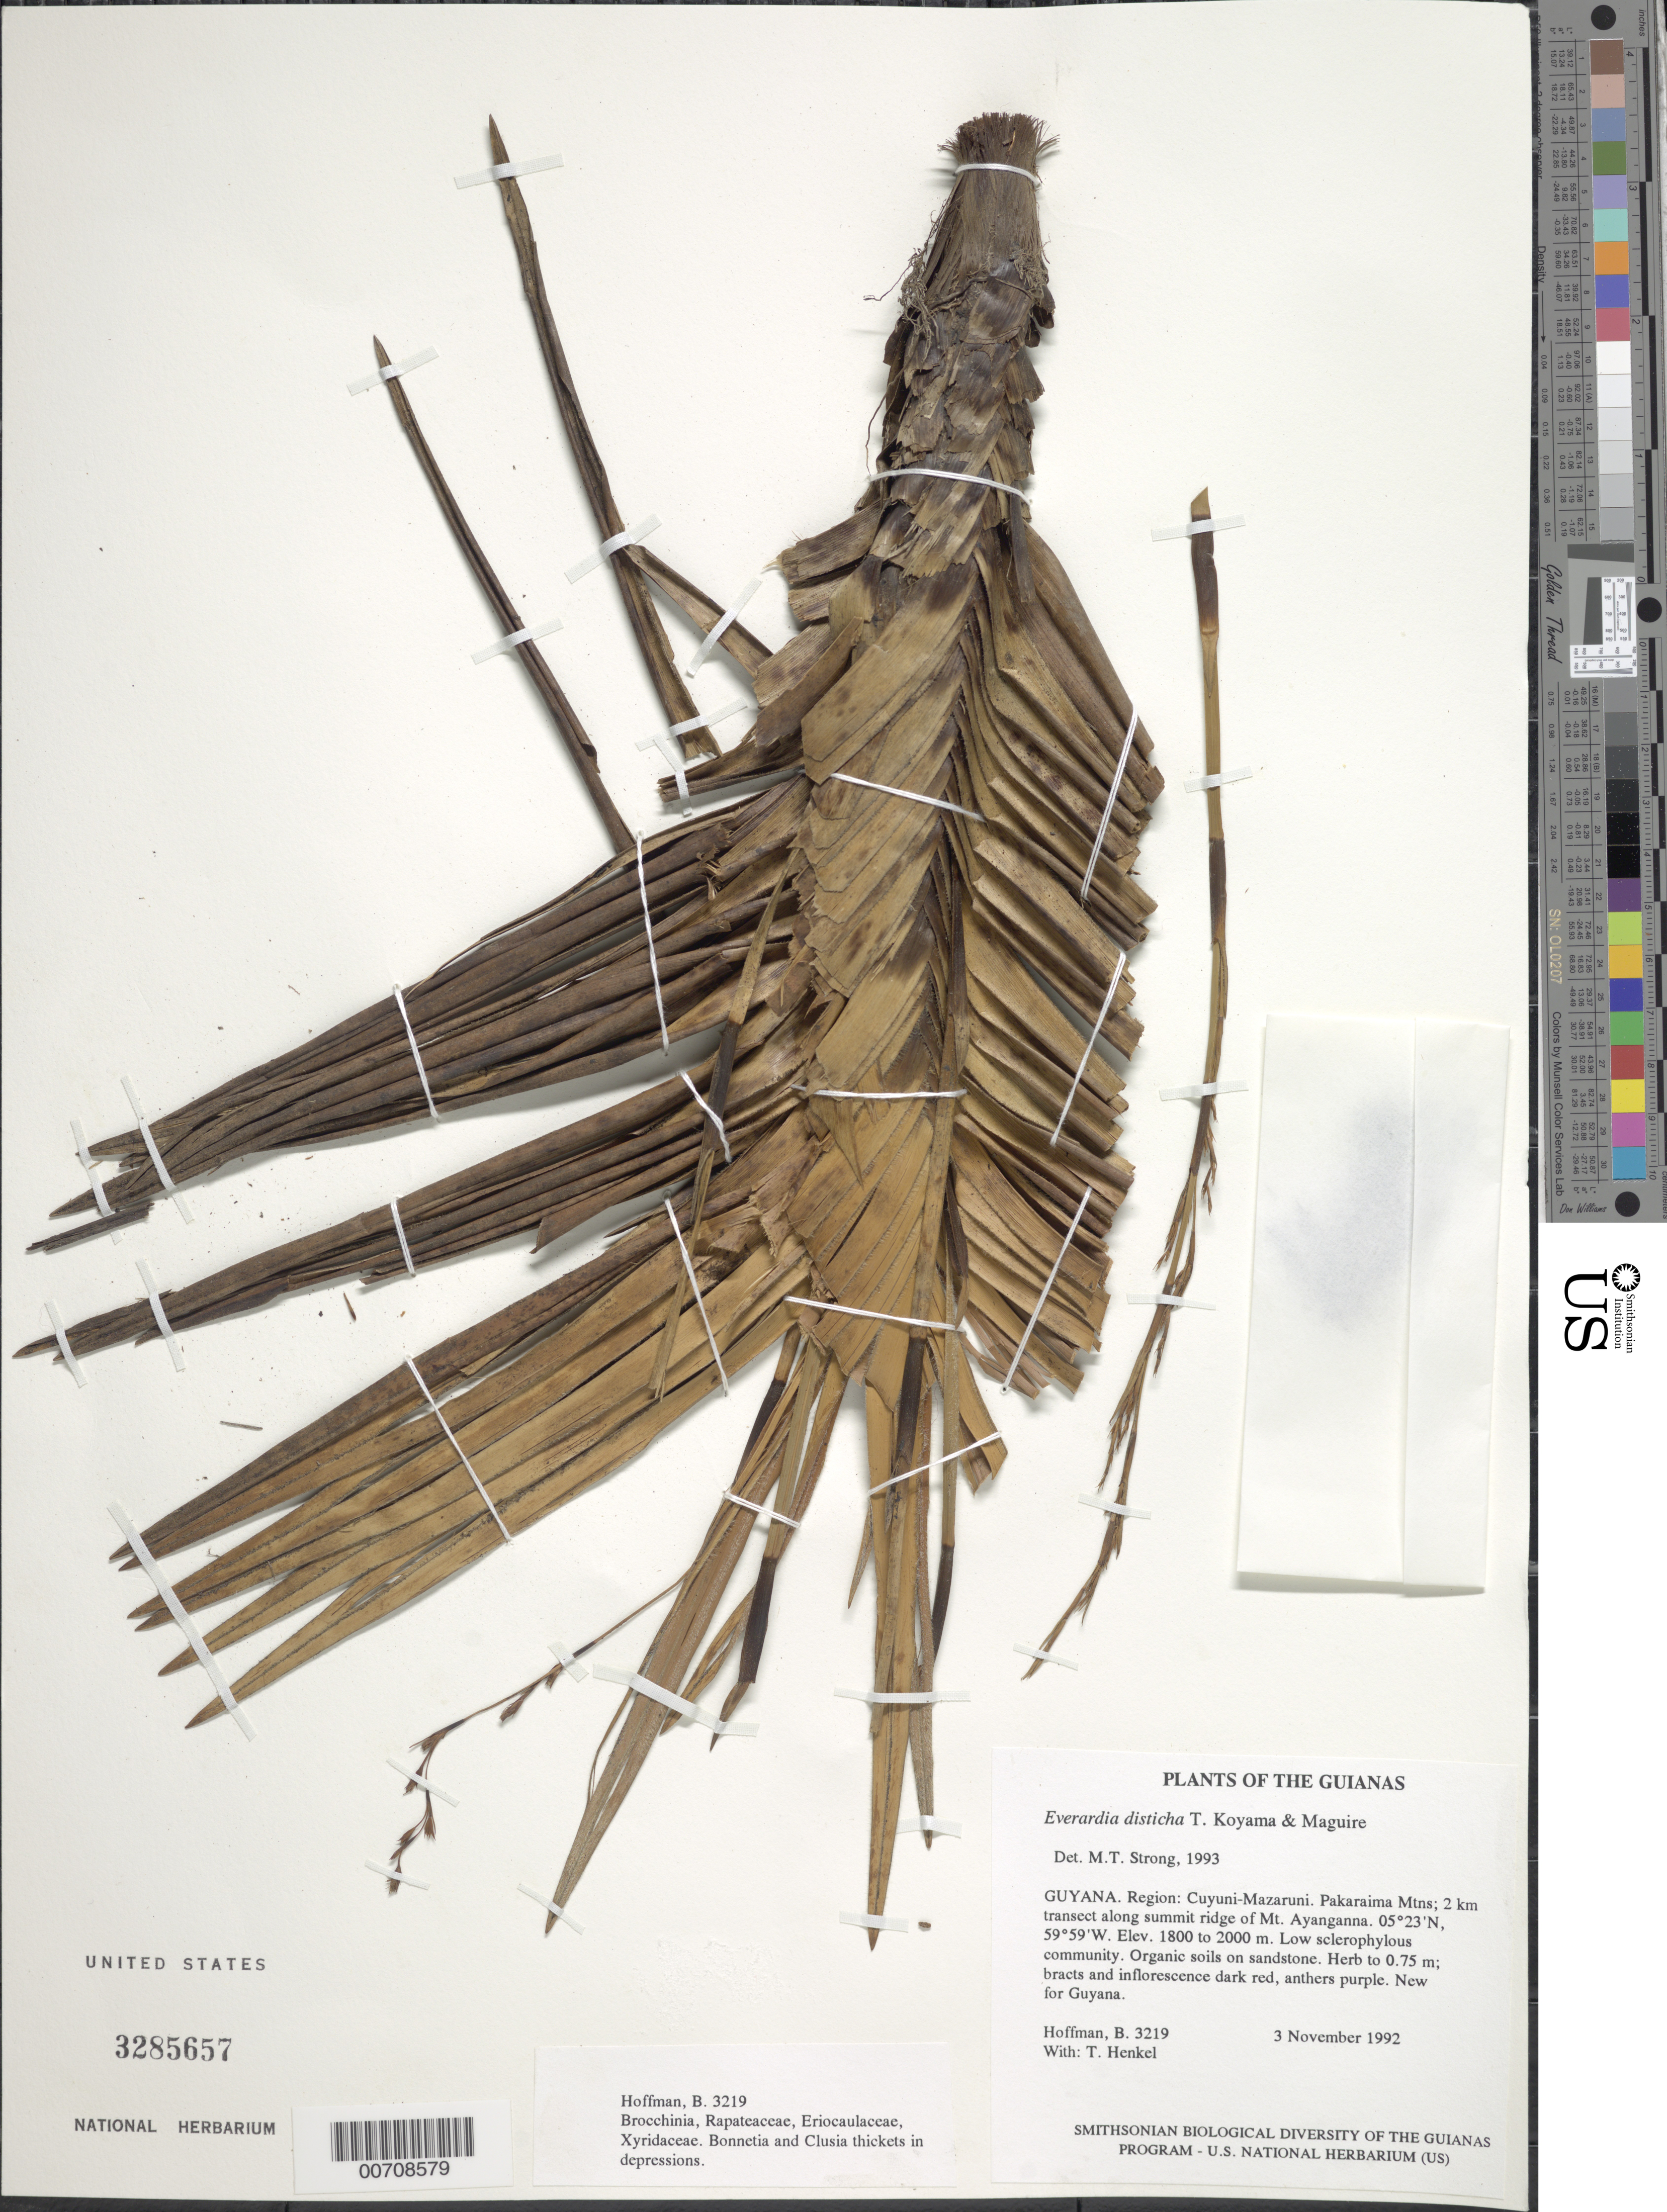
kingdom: Plantae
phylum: Tracheophyta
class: Liliopsida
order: Poales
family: Cyperaceae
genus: Cephalocarpus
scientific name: Cephalocarpus distichus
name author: (T. Koyama & Maguire) S.M. Costa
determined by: Strong, Mark T., (BOT), Smithsonian Institution - National Museum of Natural History (UNITED STATES)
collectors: B. Hoffman & T. Henkel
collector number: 3219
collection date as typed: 3 November 1992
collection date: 1992-11-03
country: Guyana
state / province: Cuyuni-Mazaruni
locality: Pakaraima Mountains; 2 km transect along summit ridge of Mt. Ayanganna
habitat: Low sclerophylous community. Organic soils on sandstone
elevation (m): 1800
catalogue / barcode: US 3285657